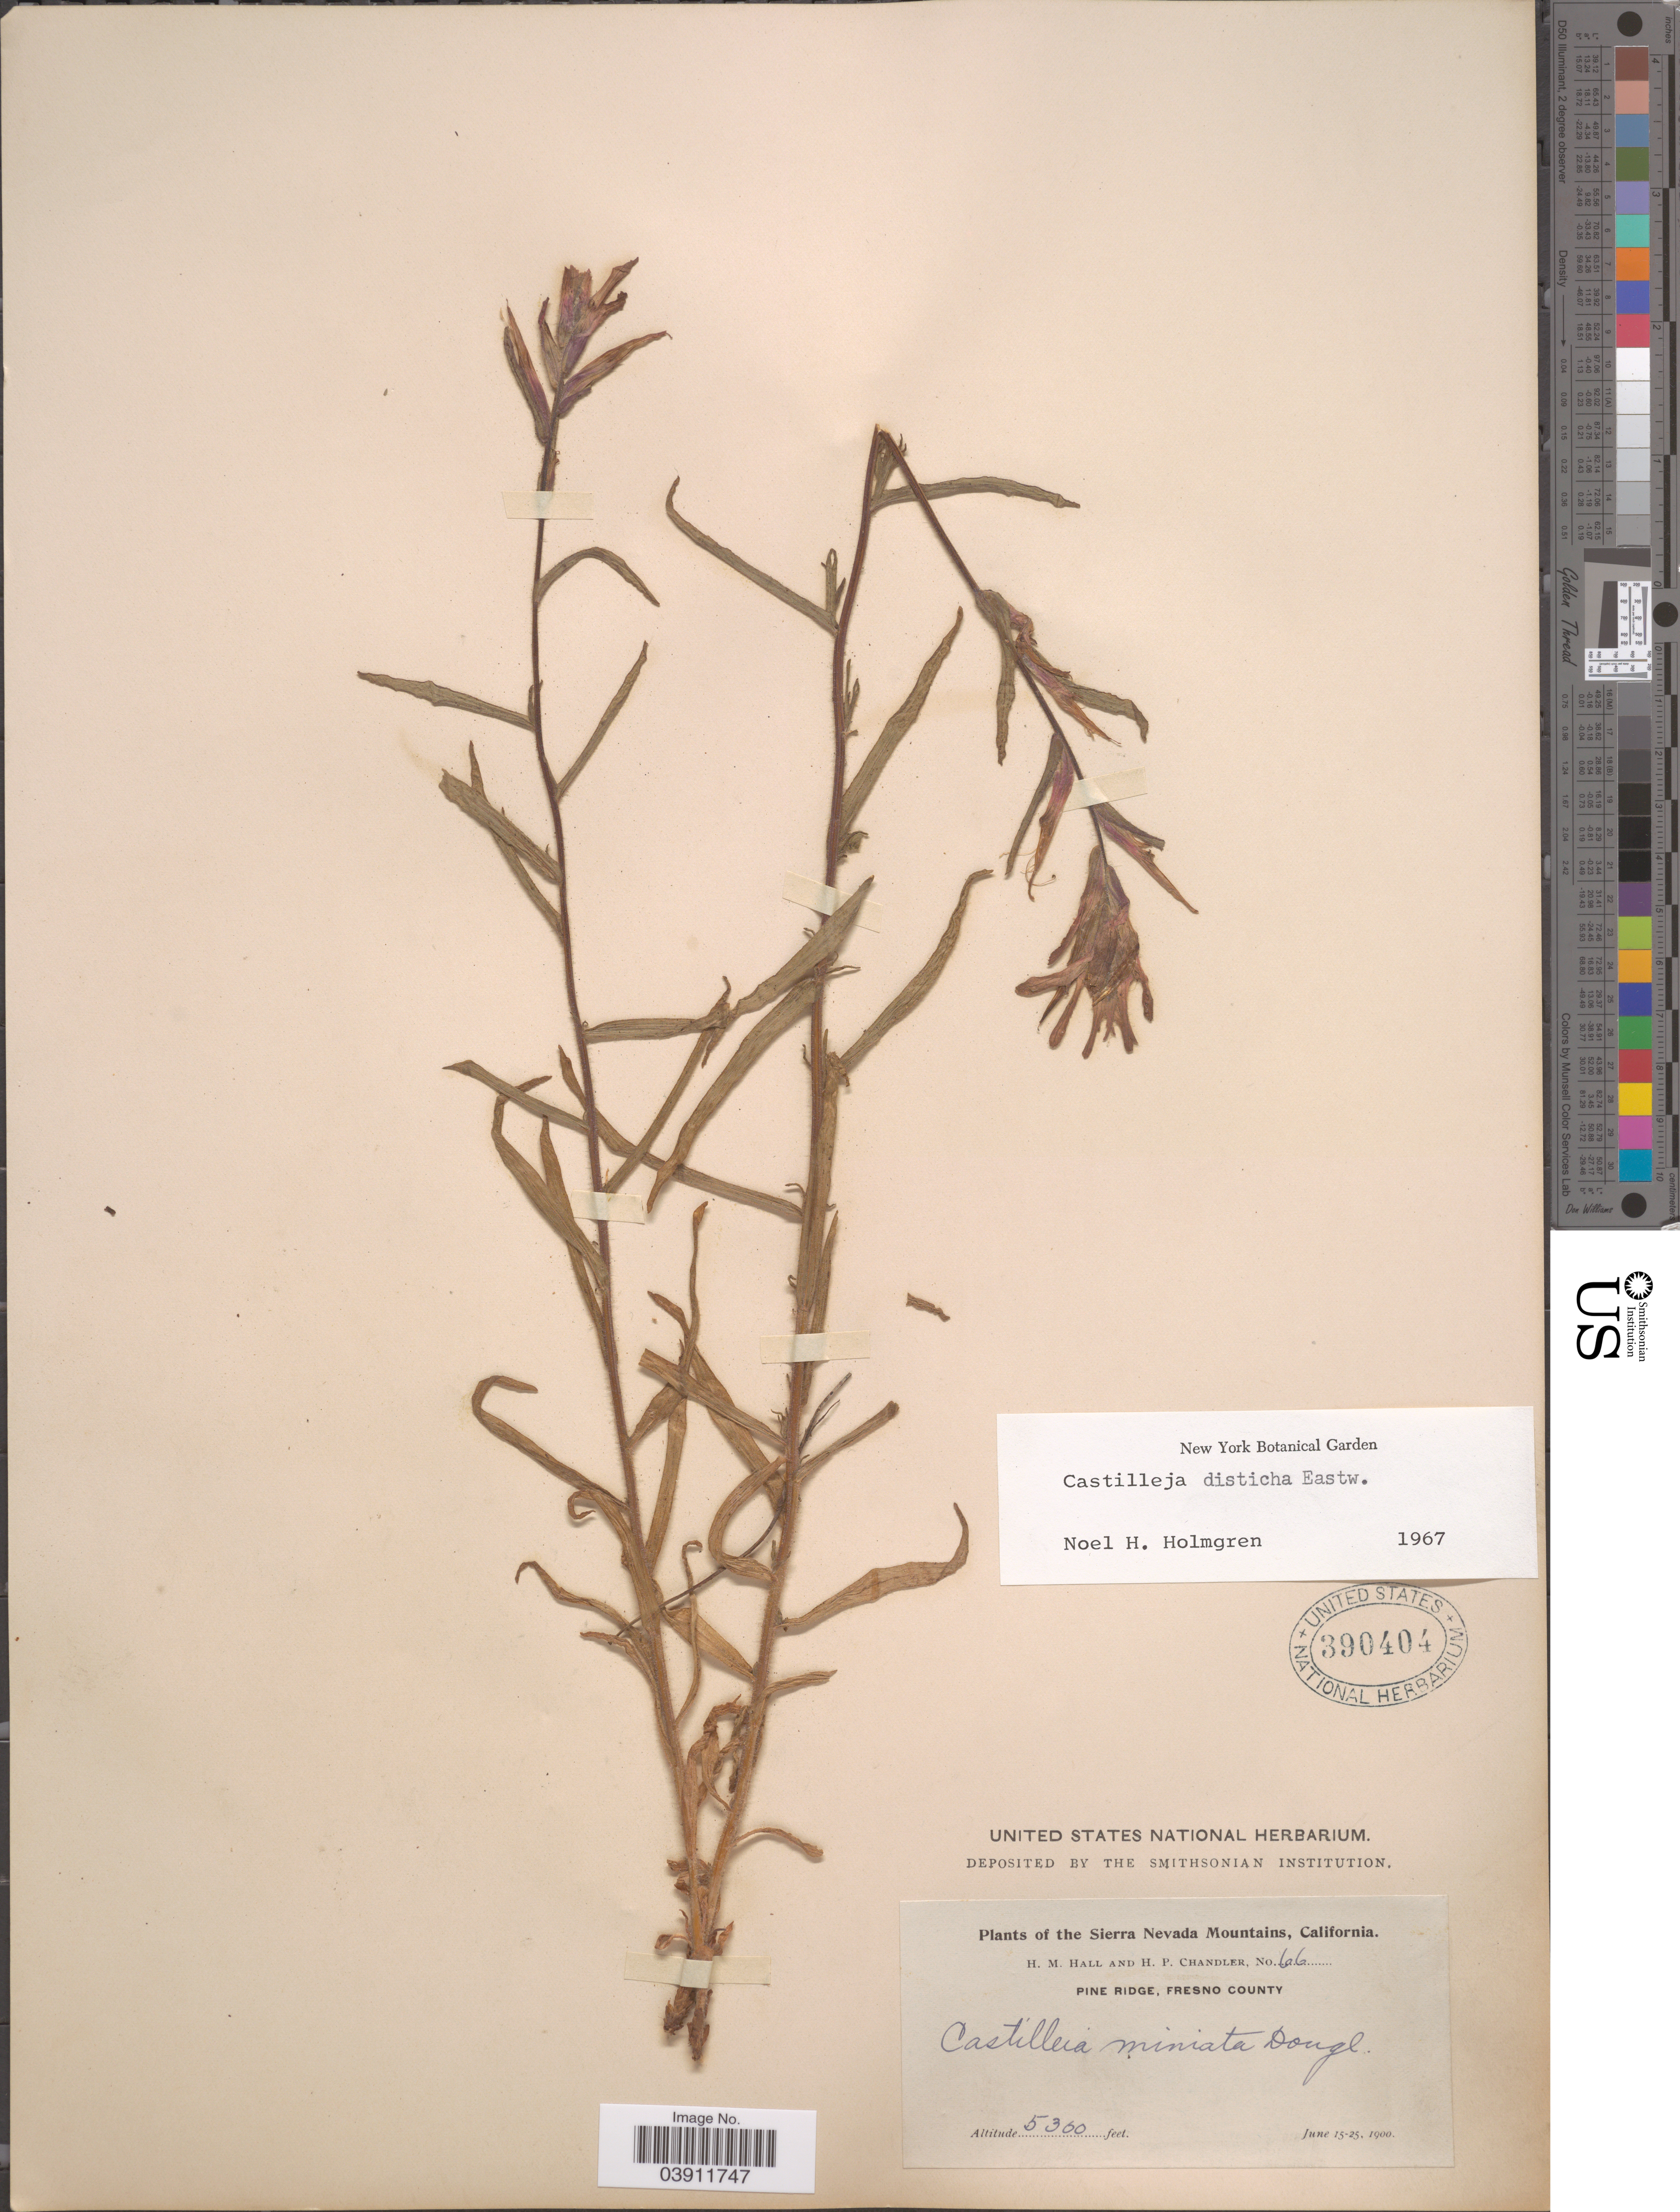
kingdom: Plantae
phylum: Tracheophyta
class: Magnoliopsida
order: Lamiales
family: Orobanchaceae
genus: Castilleja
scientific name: Castilleja disticha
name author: Eastw.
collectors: H. M. Hall & H. Chandler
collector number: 66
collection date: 1900-06-15/1900-06-25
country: United States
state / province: California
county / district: Fresno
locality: The Sierra Nevada Mountains. Pine Ridge, Fresno County.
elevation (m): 1634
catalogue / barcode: US 390404